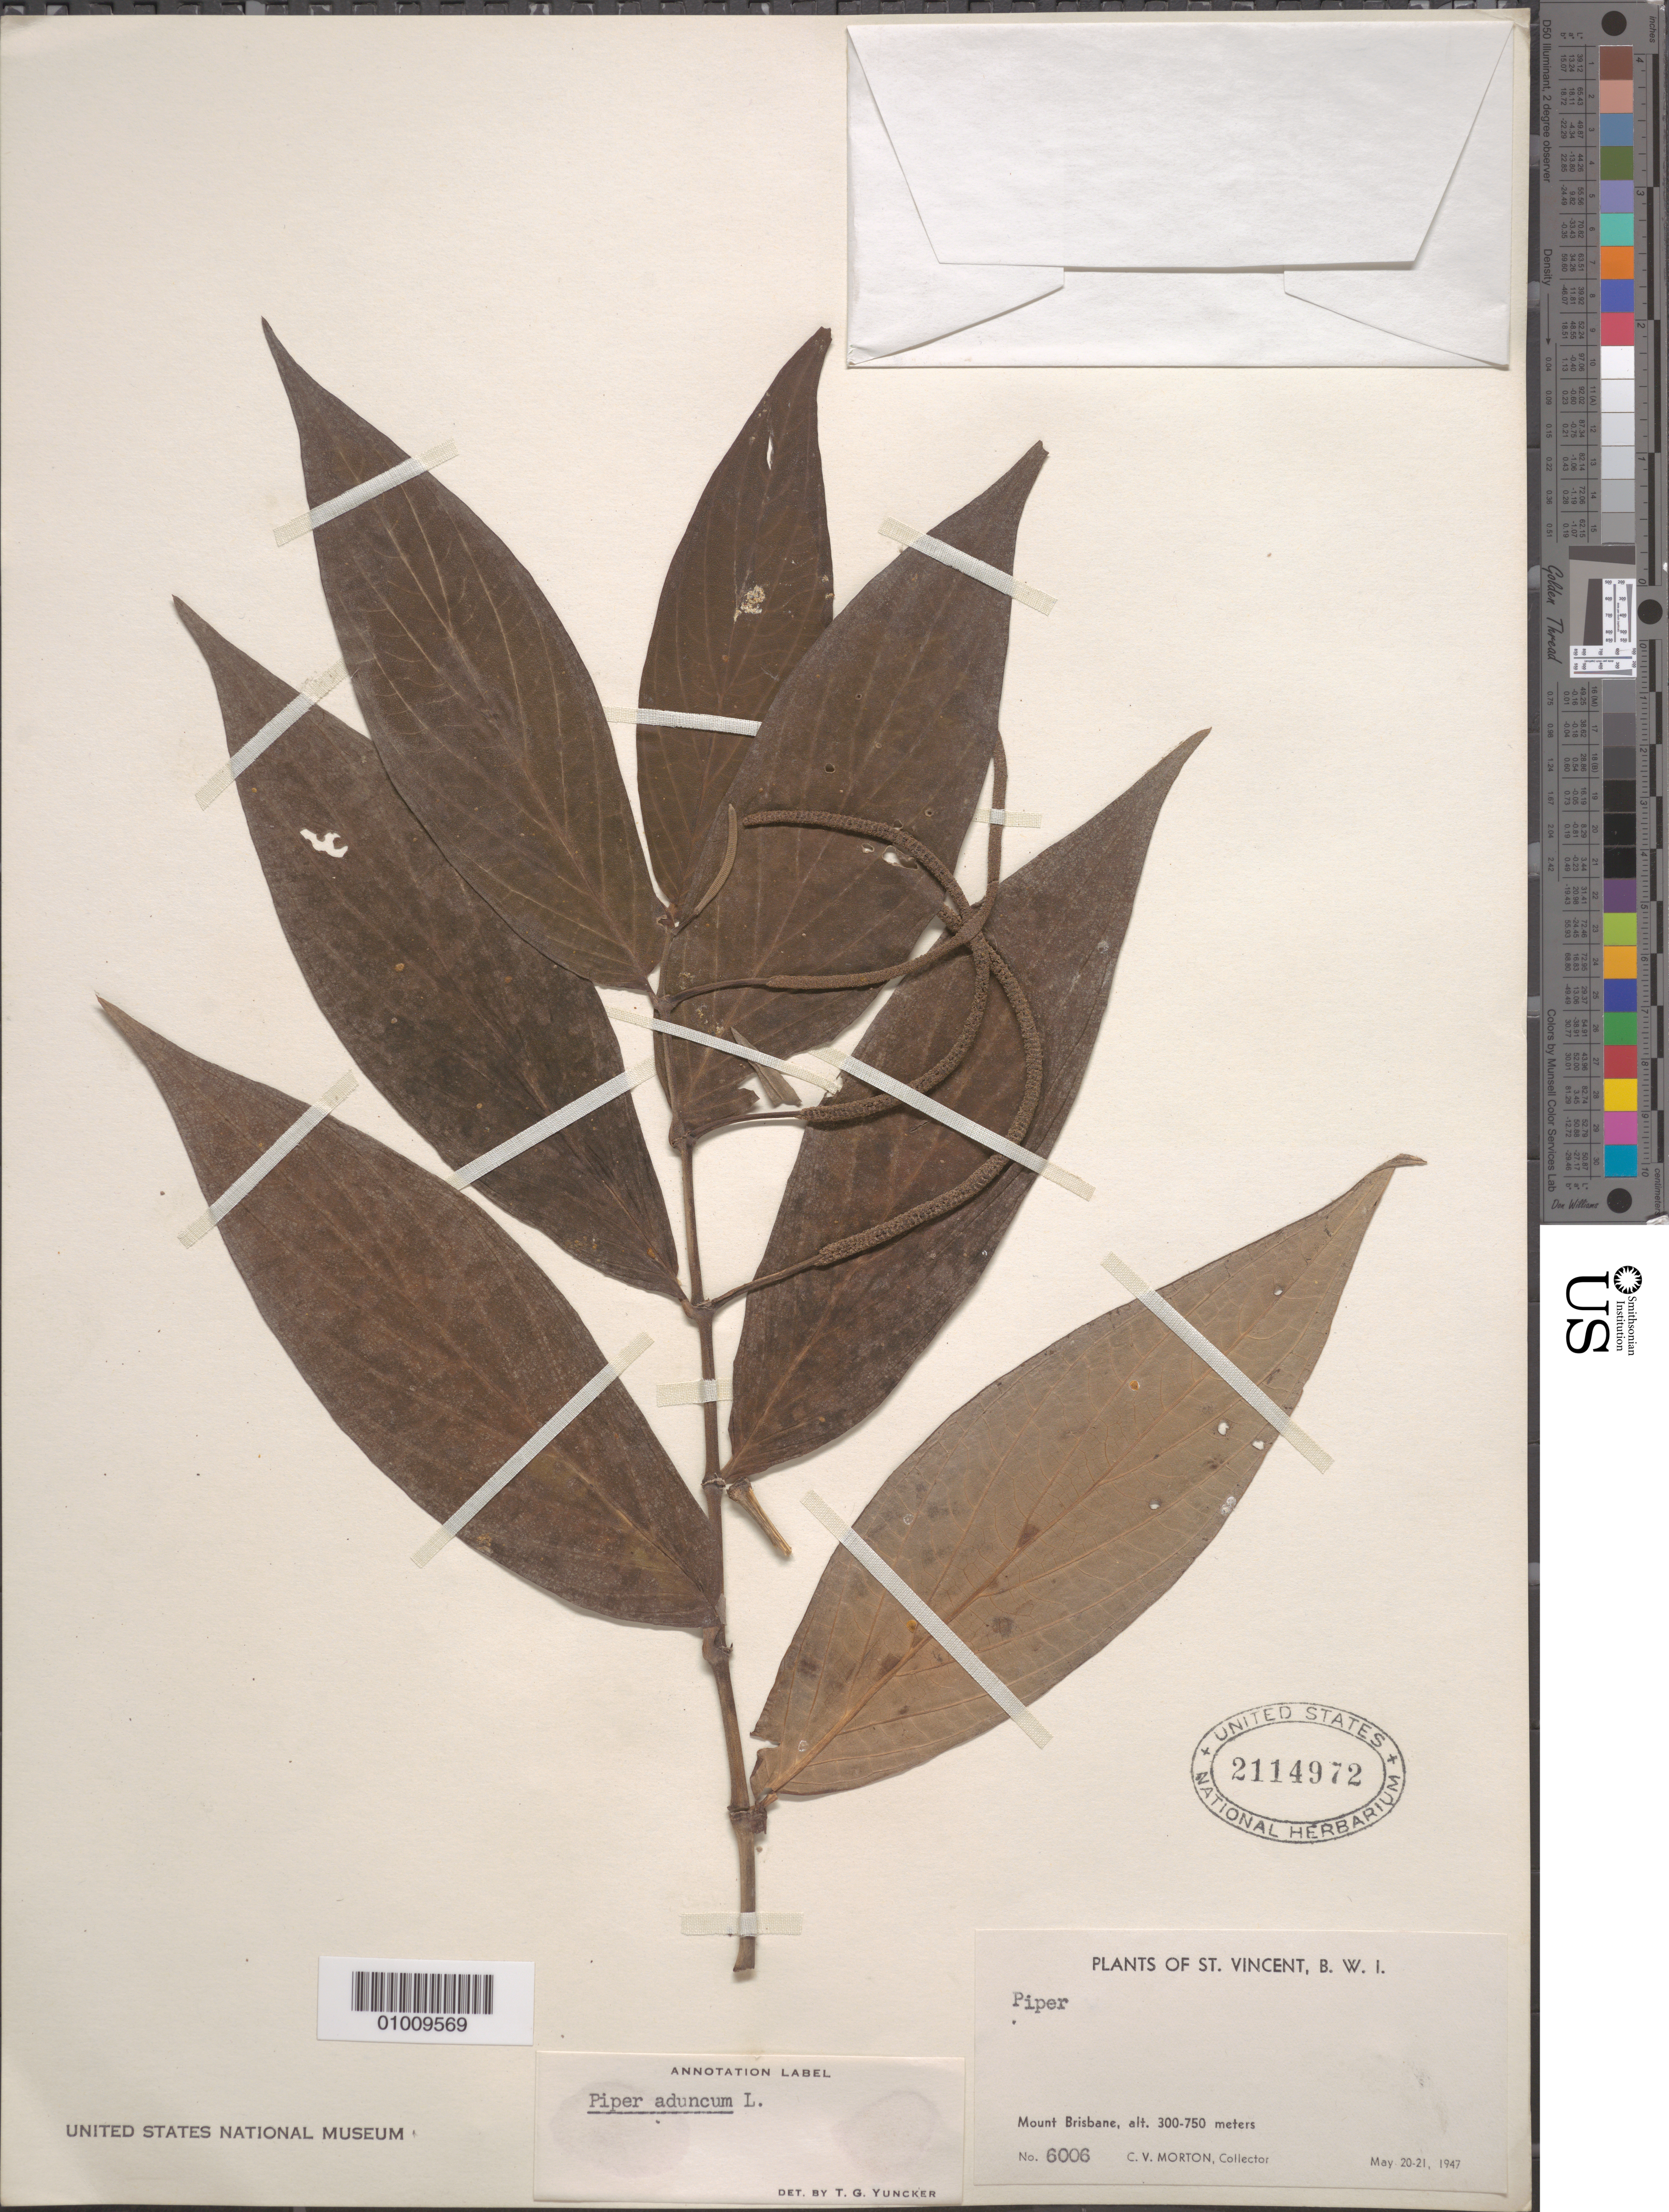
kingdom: Plantae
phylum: Tracheophyta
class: Magnoliopsida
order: Piperales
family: Piperaceae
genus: Piper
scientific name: Piper aduncum var. aduncum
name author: L.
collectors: C. V. Morton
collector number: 6006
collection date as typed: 20 May 1947 to 21 May 1947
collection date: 1947-05-20/1947-05-21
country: St. Vincent - Grenadines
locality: Mt. Brisbane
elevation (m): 300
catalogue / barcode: US 2114972